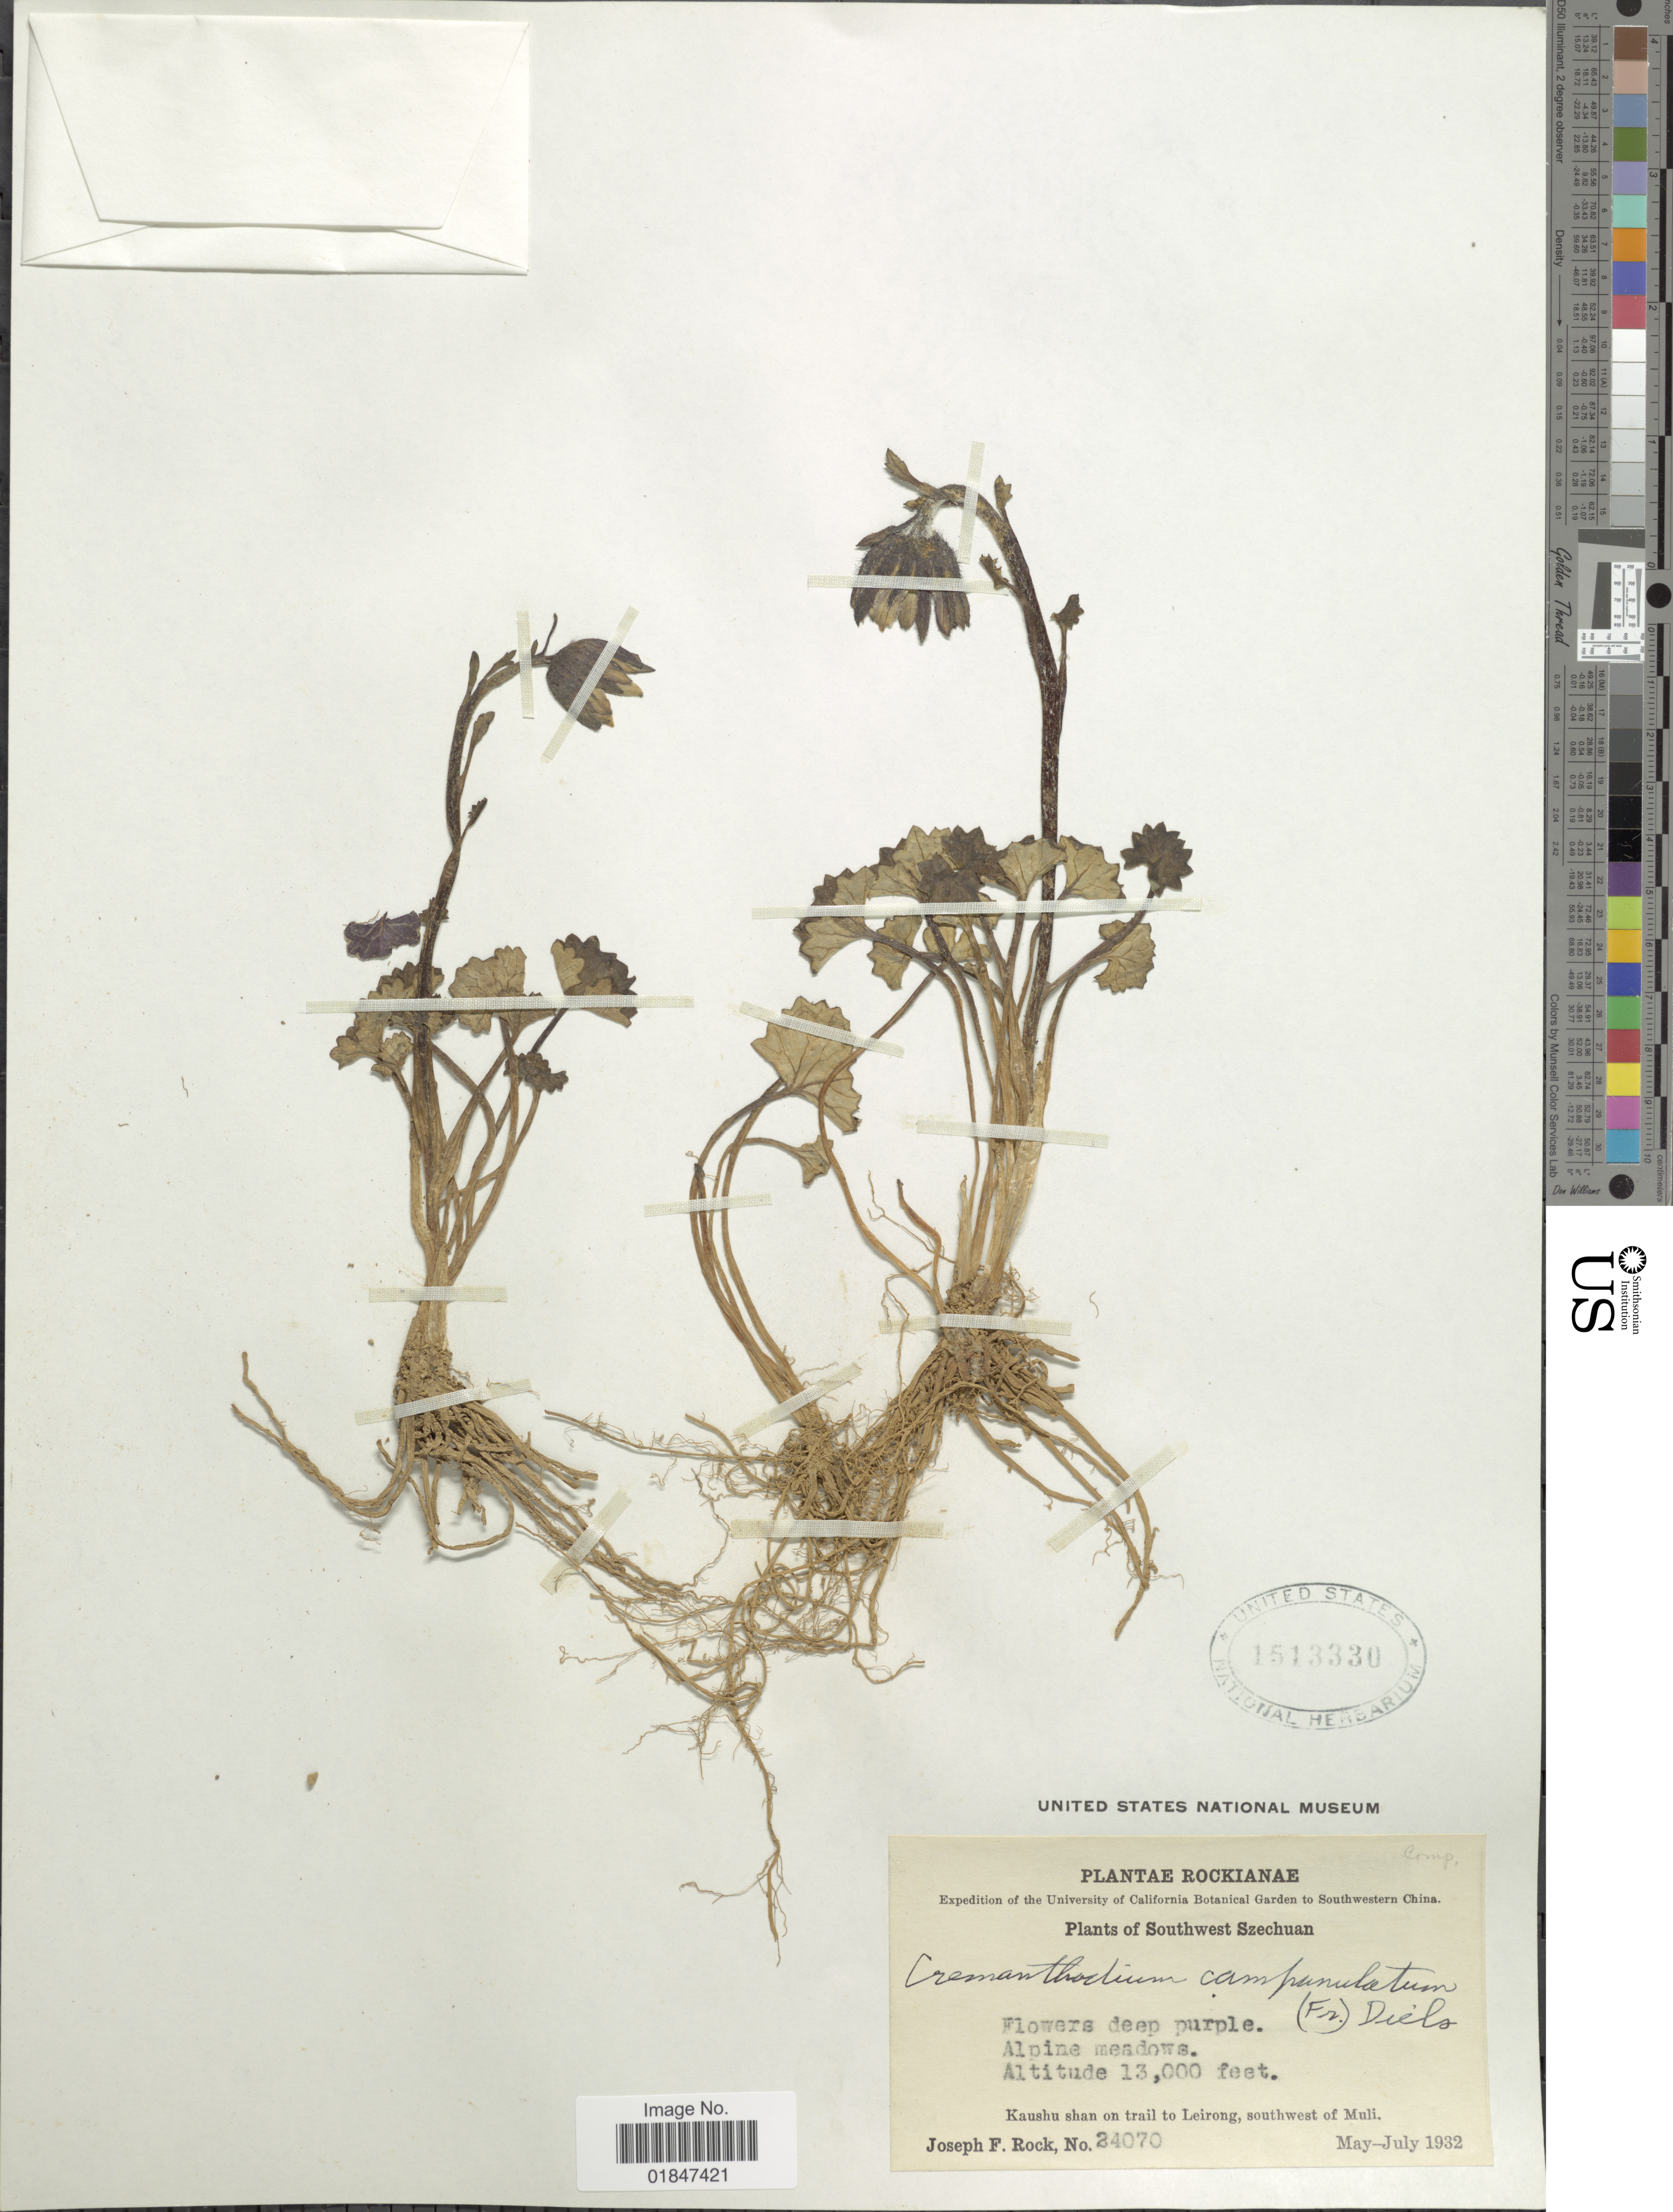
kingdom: Plantae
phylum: Tracheophyta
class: Magnoliopsida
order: Asterales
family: Asteraceae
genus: Cremanthodium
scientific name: Cremanthodium campanulatum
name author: Diels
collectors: J. F. Rock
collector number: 24070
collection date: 1932-05/1932-07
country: China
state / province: Sichuan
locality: Southwest Szechuan, Kaushu shan on trail to Leirong, southwest of Muli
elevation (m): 3962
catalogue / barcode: US 1513330